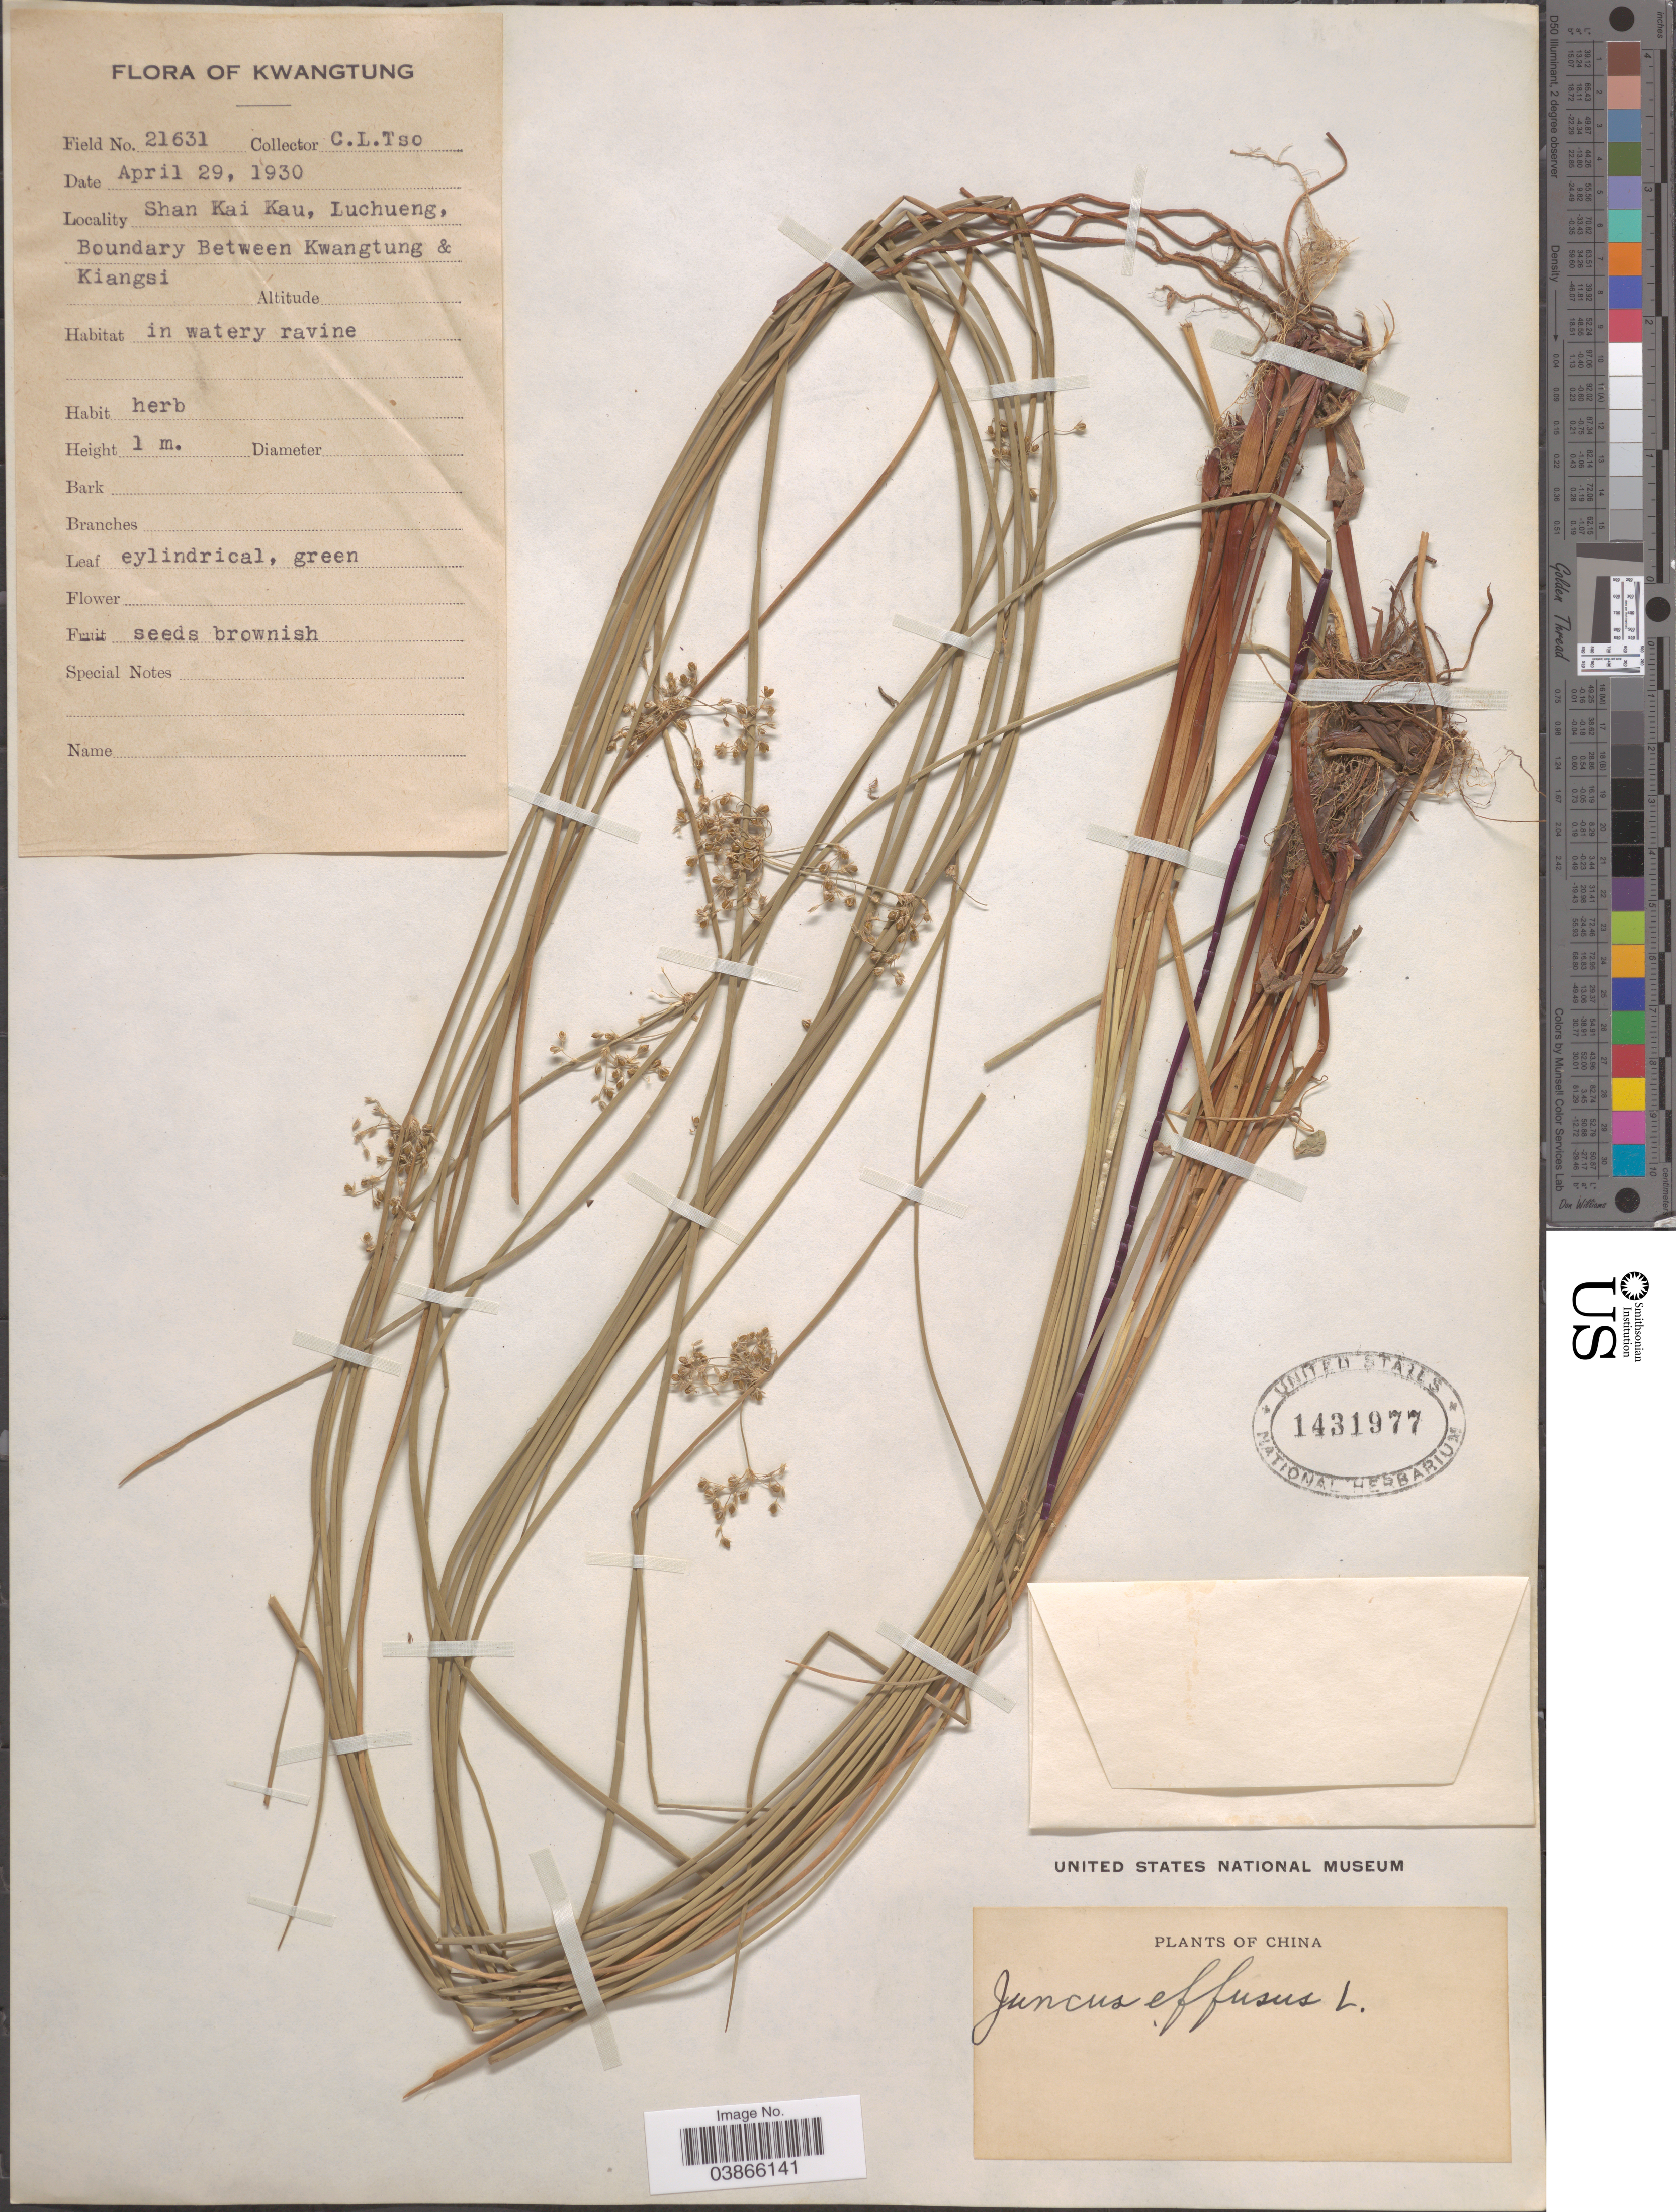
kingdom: Plantae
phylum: Tracheophyta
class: Liliopsida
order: Poales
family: Juncaceae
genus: Juncus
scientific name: Juncus effusus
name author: L.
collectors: C. Tso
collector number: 21631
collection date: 1930-04-29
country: China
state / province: Guangdong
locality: Kwangtung. Shan Kai Kau, Luchueng, Boundary Between Kwangtung & Kiangsi.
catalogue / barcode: US 1431977